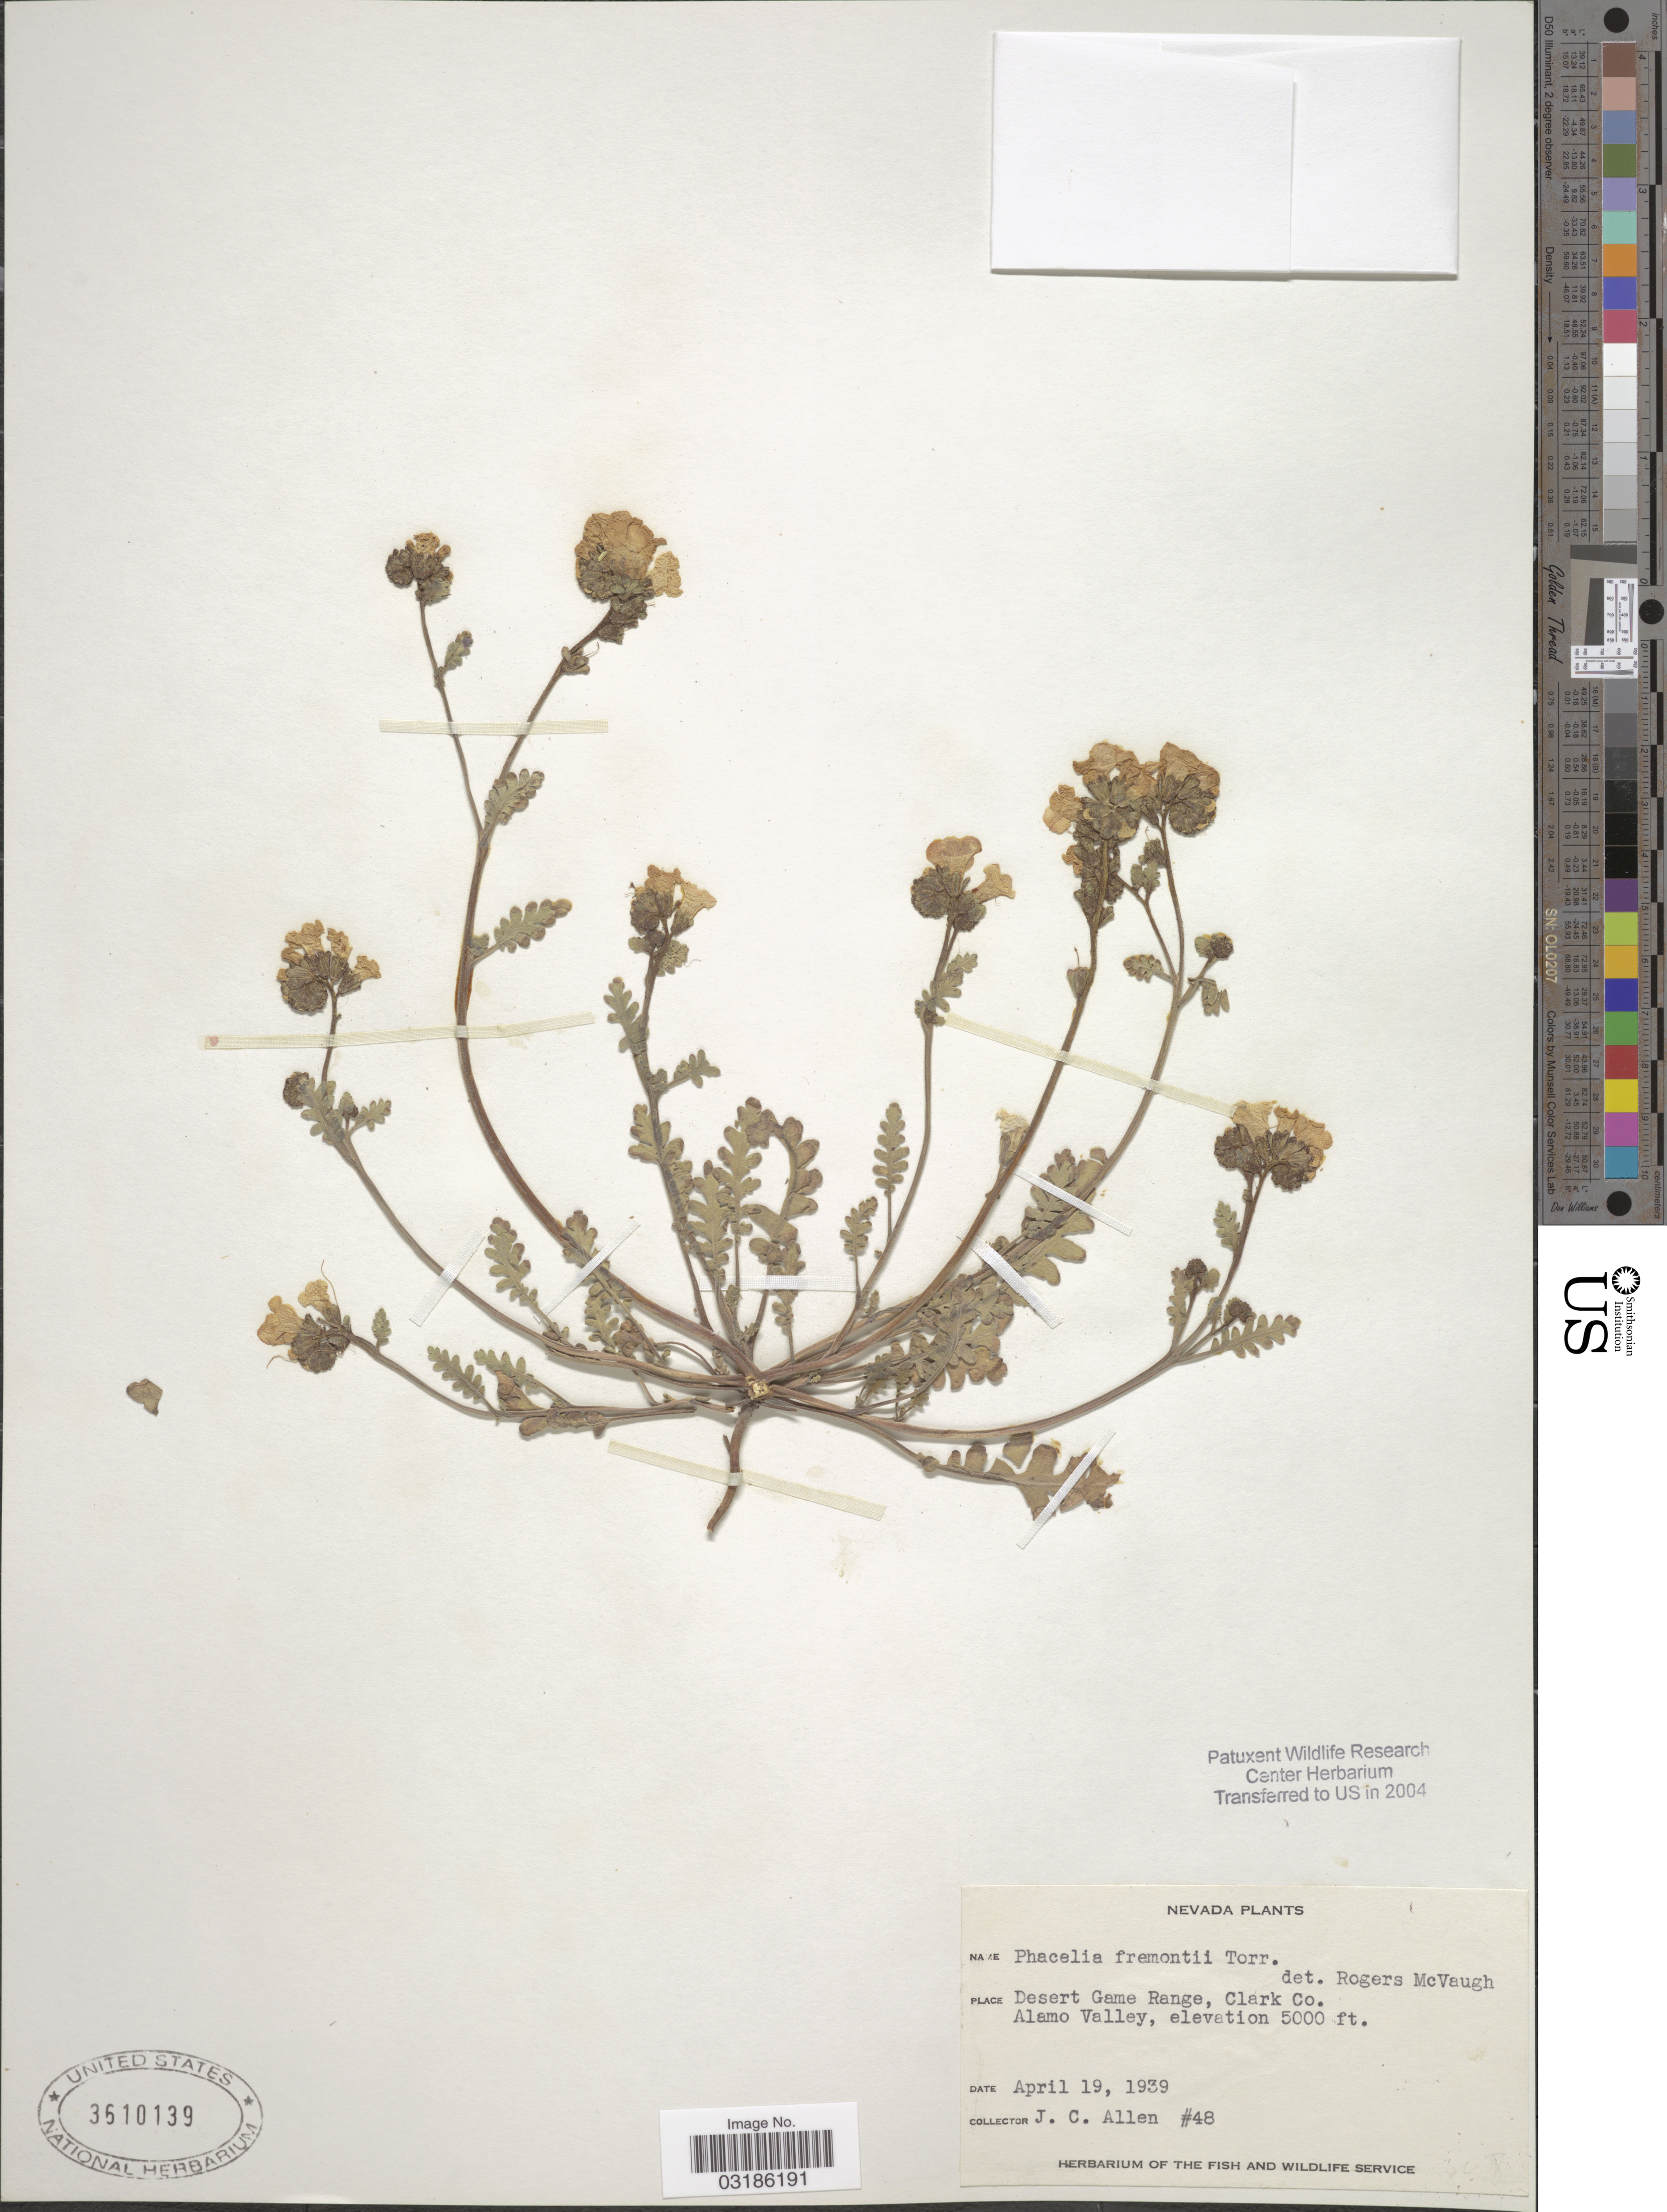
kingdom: Plantae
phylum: Tracheophyta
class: Magnoliopsida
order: Boraginales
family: Hydrophyllaceae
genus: Phacelia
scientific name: Phacelia fremontii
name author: Torr.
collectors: J. C. Allen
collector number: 48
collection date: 1939-04-19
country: United States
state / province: Nevada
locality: Desert Game Range, Clark Co. Alamo Valley.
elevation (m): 1524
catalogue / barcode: US 3610139